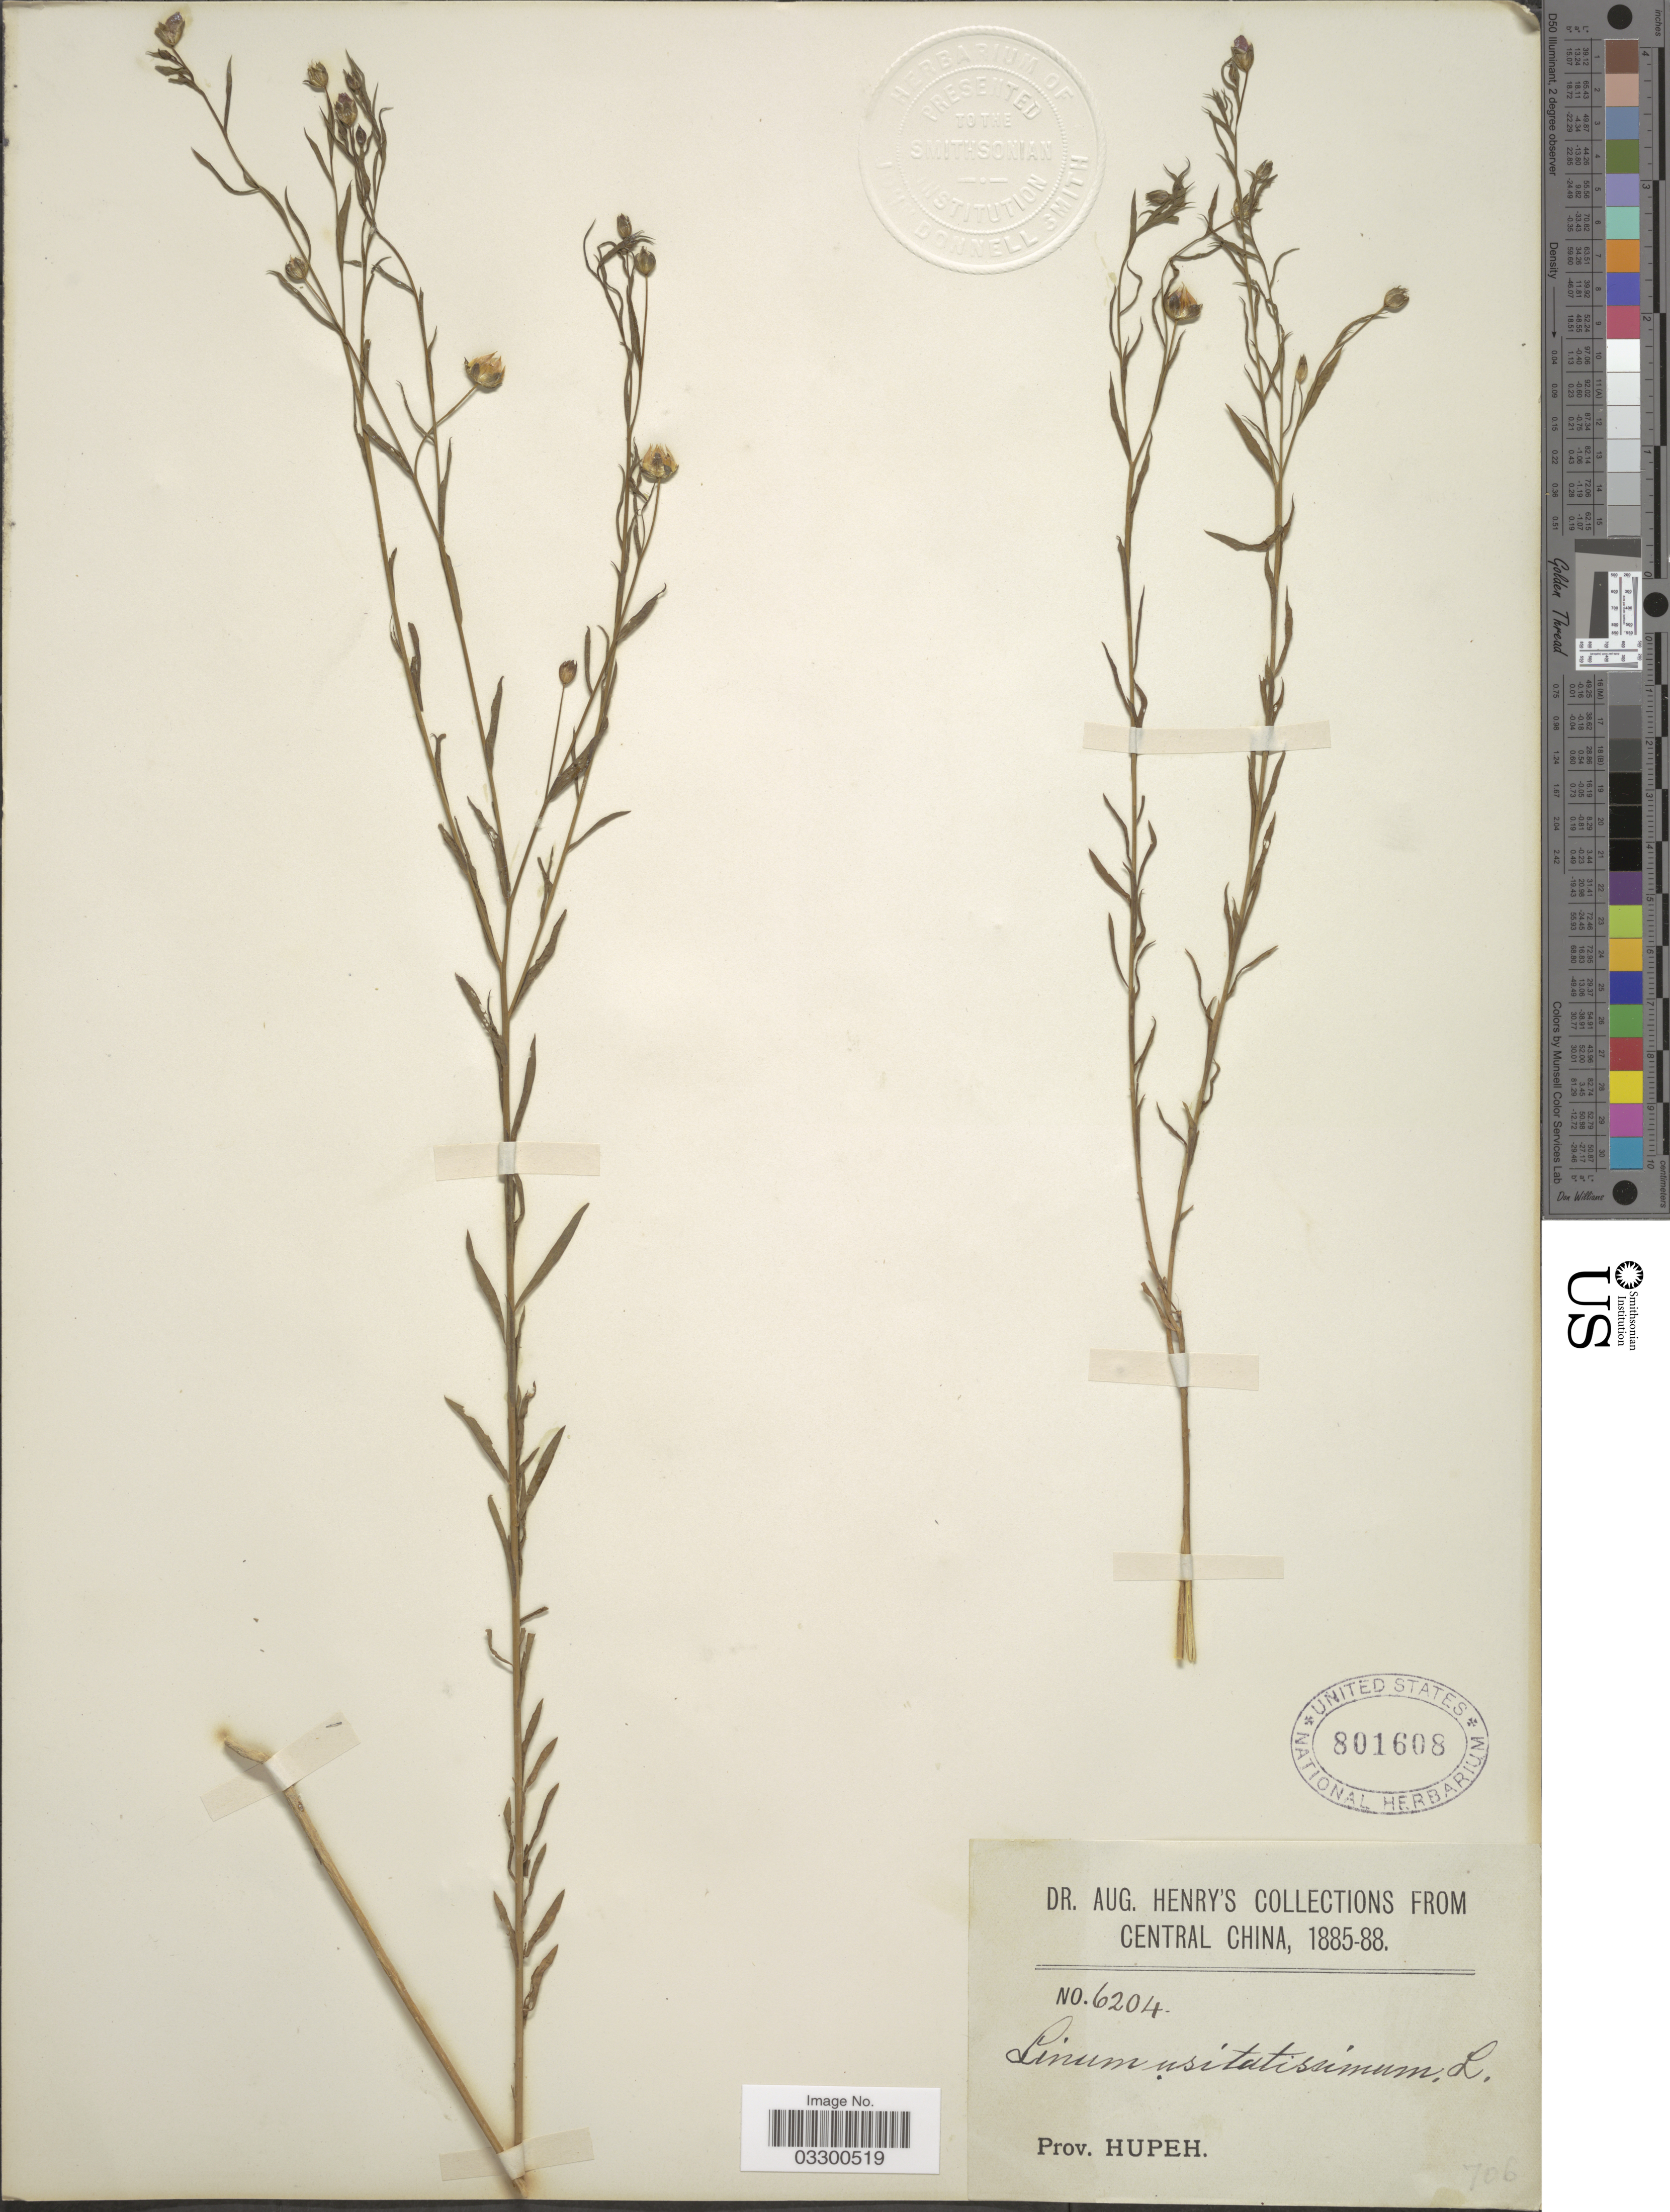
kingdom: Plantae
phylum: Tracheophyta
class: Magnoliopsida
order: Malpighiales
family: Linaceae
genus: Linum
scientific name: Linum usitatissimum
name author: L.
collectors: A. Henry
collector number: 6204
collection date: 1885/1888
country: China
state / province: Hubei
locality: Central China. Prov. Hupeh.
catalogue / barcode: US 801608